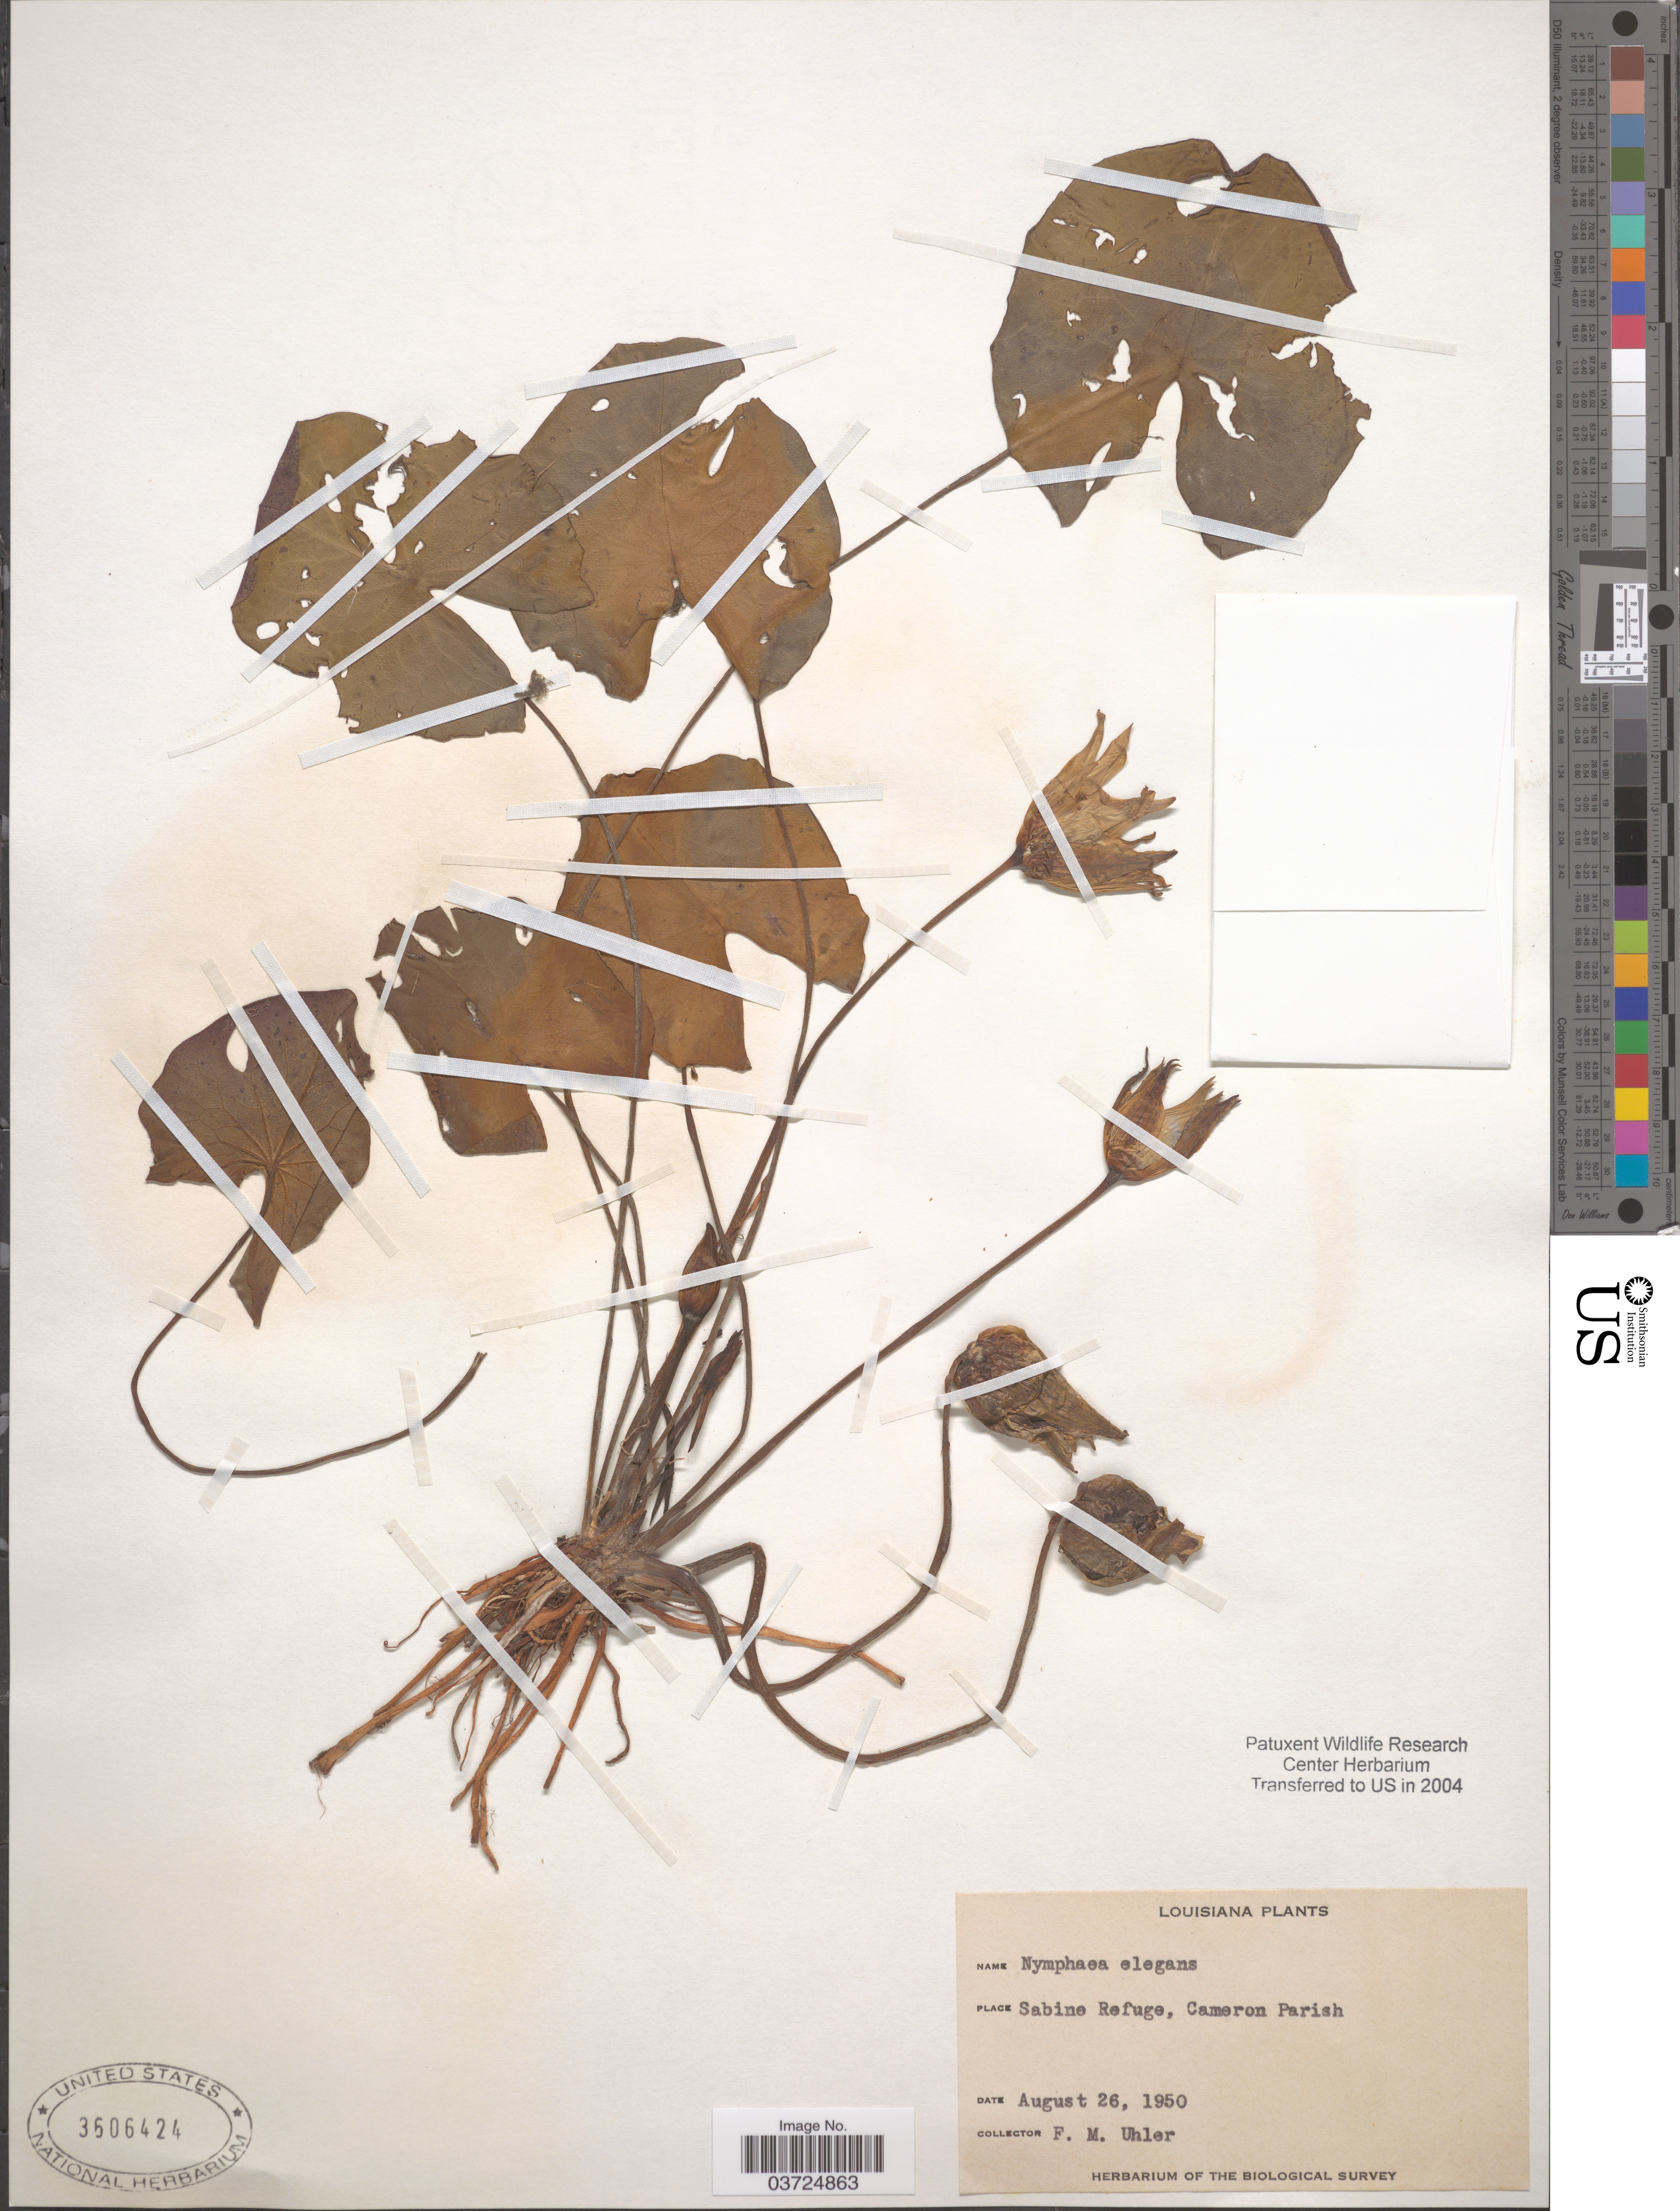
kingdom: Plantae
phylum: Tracheophyta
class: Magnoliopsida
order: Nymphaeales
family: Nymphaeaceae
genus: Nymphaea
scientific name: Nymphaea elegans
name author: Hook.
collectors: F. M. Uhler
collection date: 1950-08-26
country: United States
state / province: Louisiana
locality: Sabine Refuge, Cameron Parish.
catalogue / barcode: US 3606424